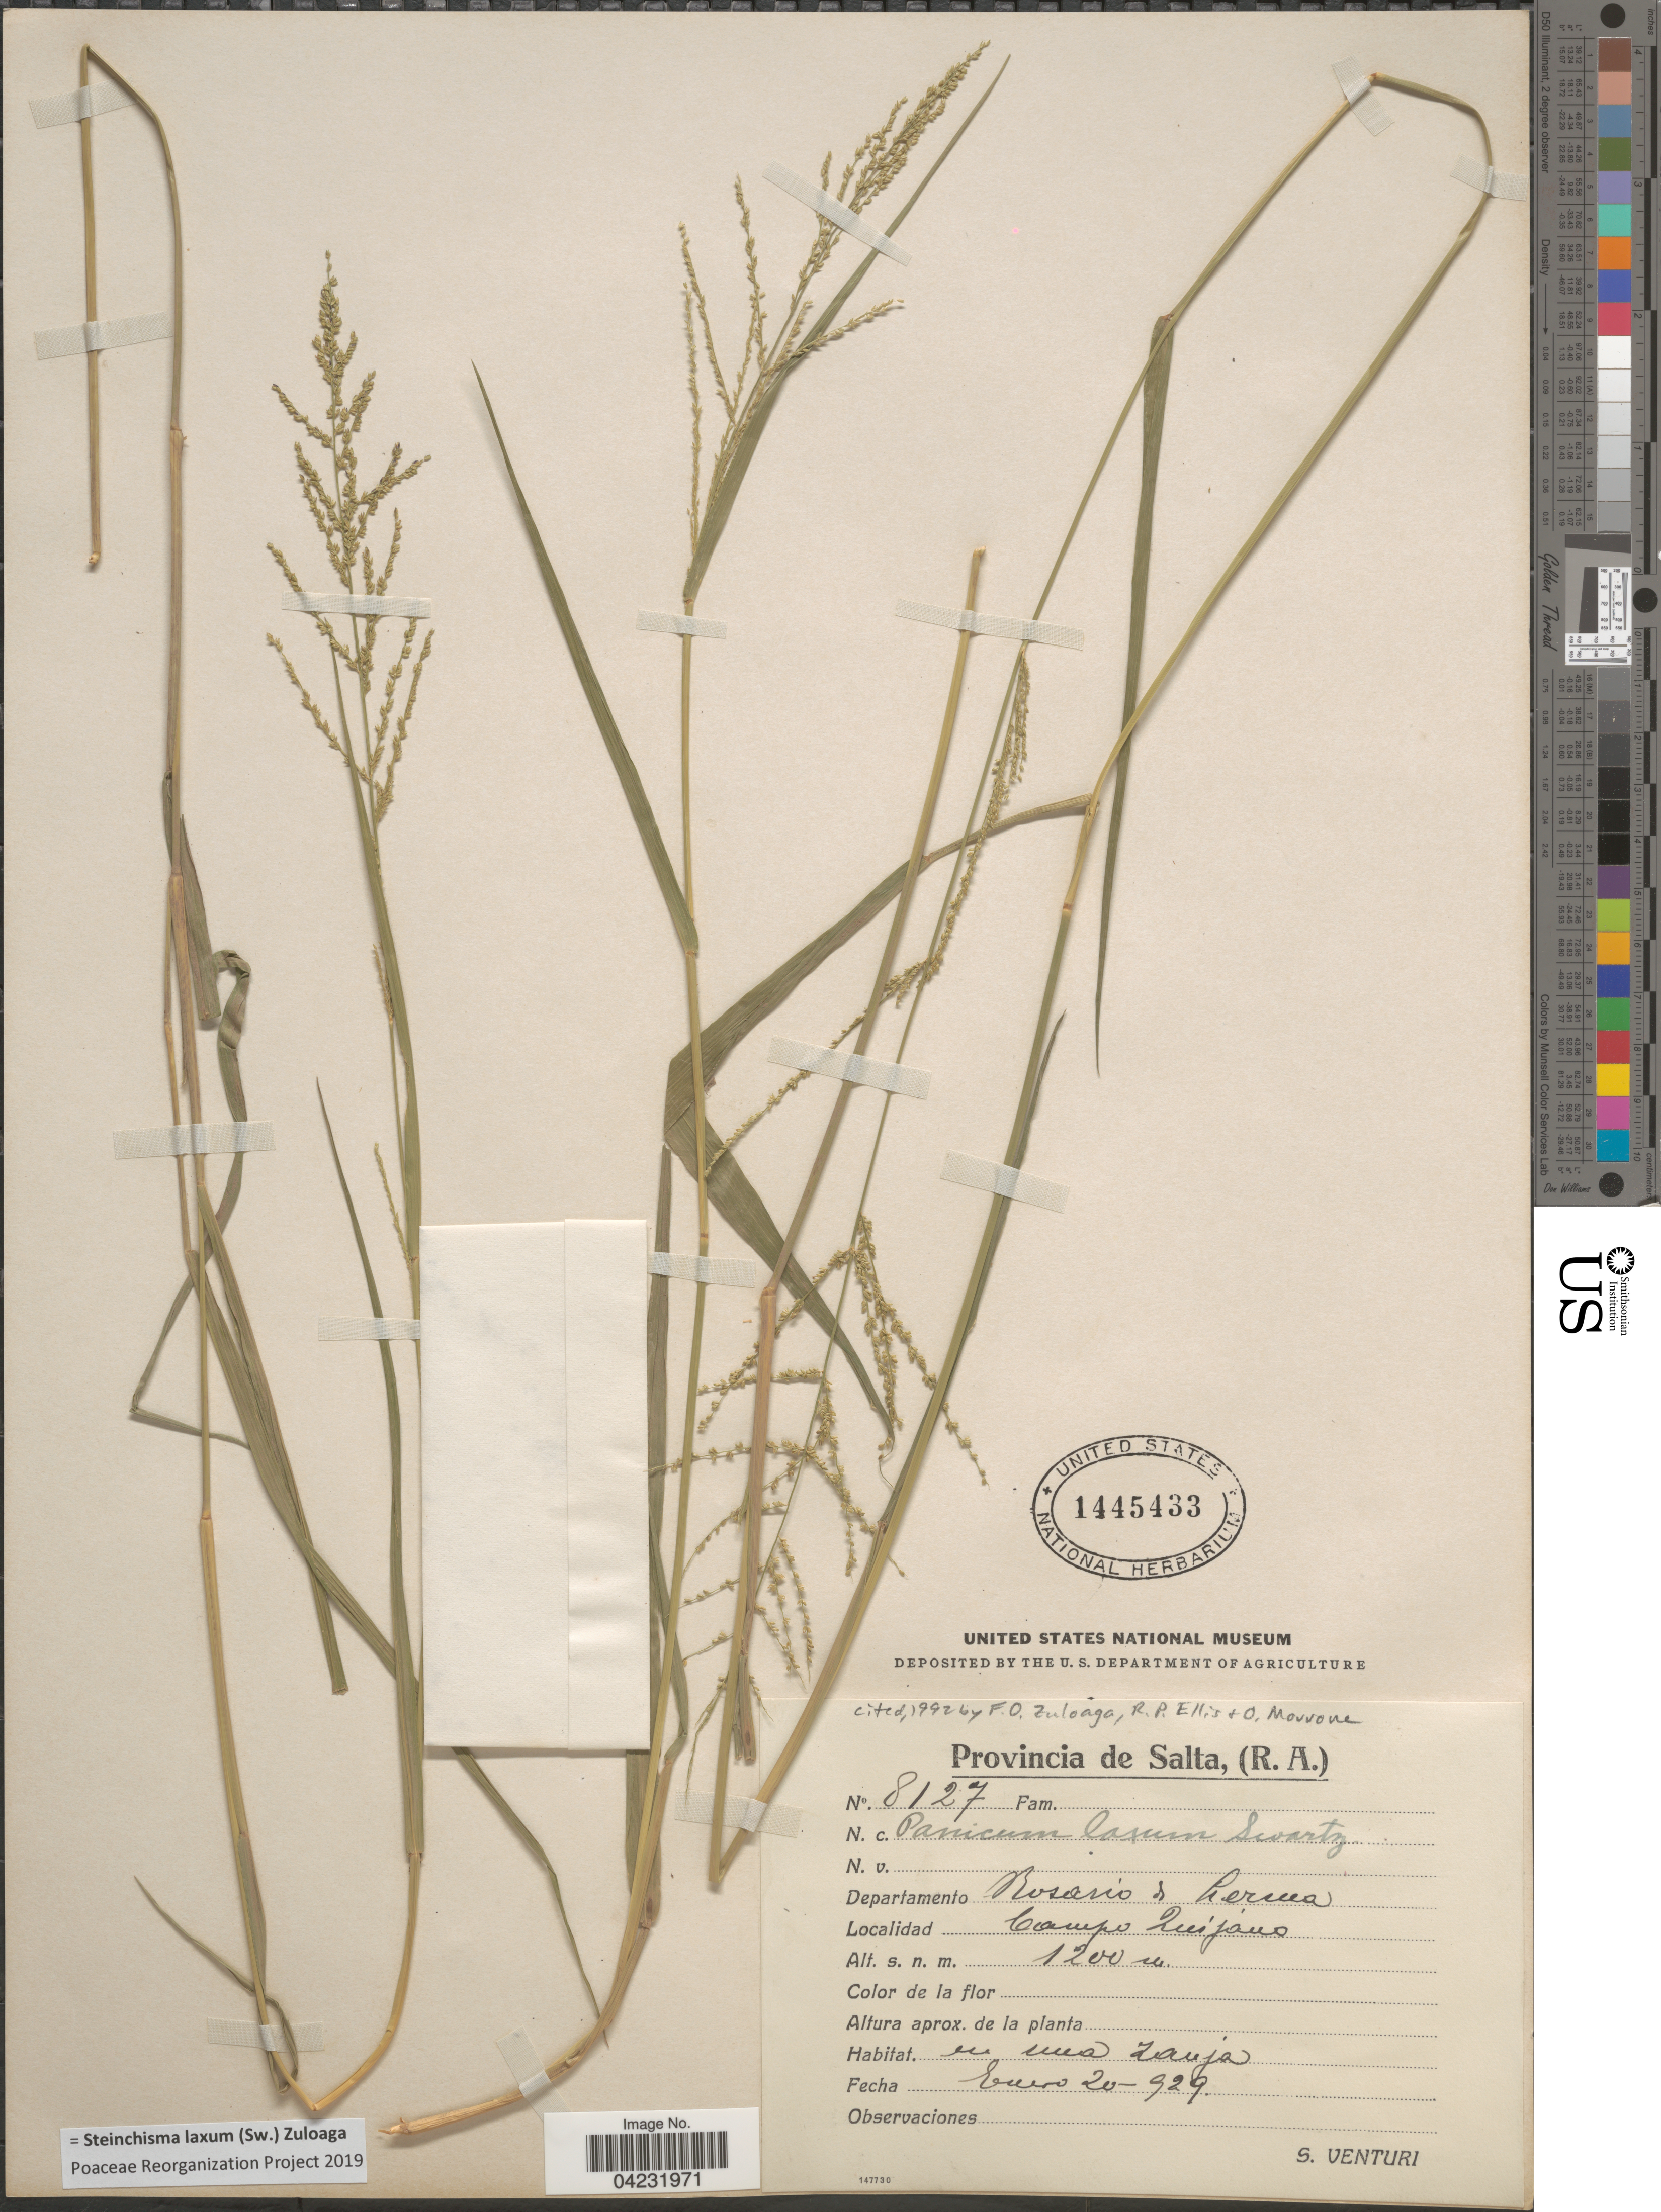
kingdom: Plantae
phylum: Tracheophyta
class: Liliopsida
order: Poales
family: Poaceae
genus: Steinchisma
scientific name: Steinchisma laxum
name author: (Sw.) Zuloaga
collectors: S. Venturi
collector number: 8127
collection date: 1929-01-20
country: Argentina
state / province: Salta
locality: Departamento Rosario d Lerma. Campo Zuijano.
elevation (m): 1200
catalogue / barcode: US 1445433